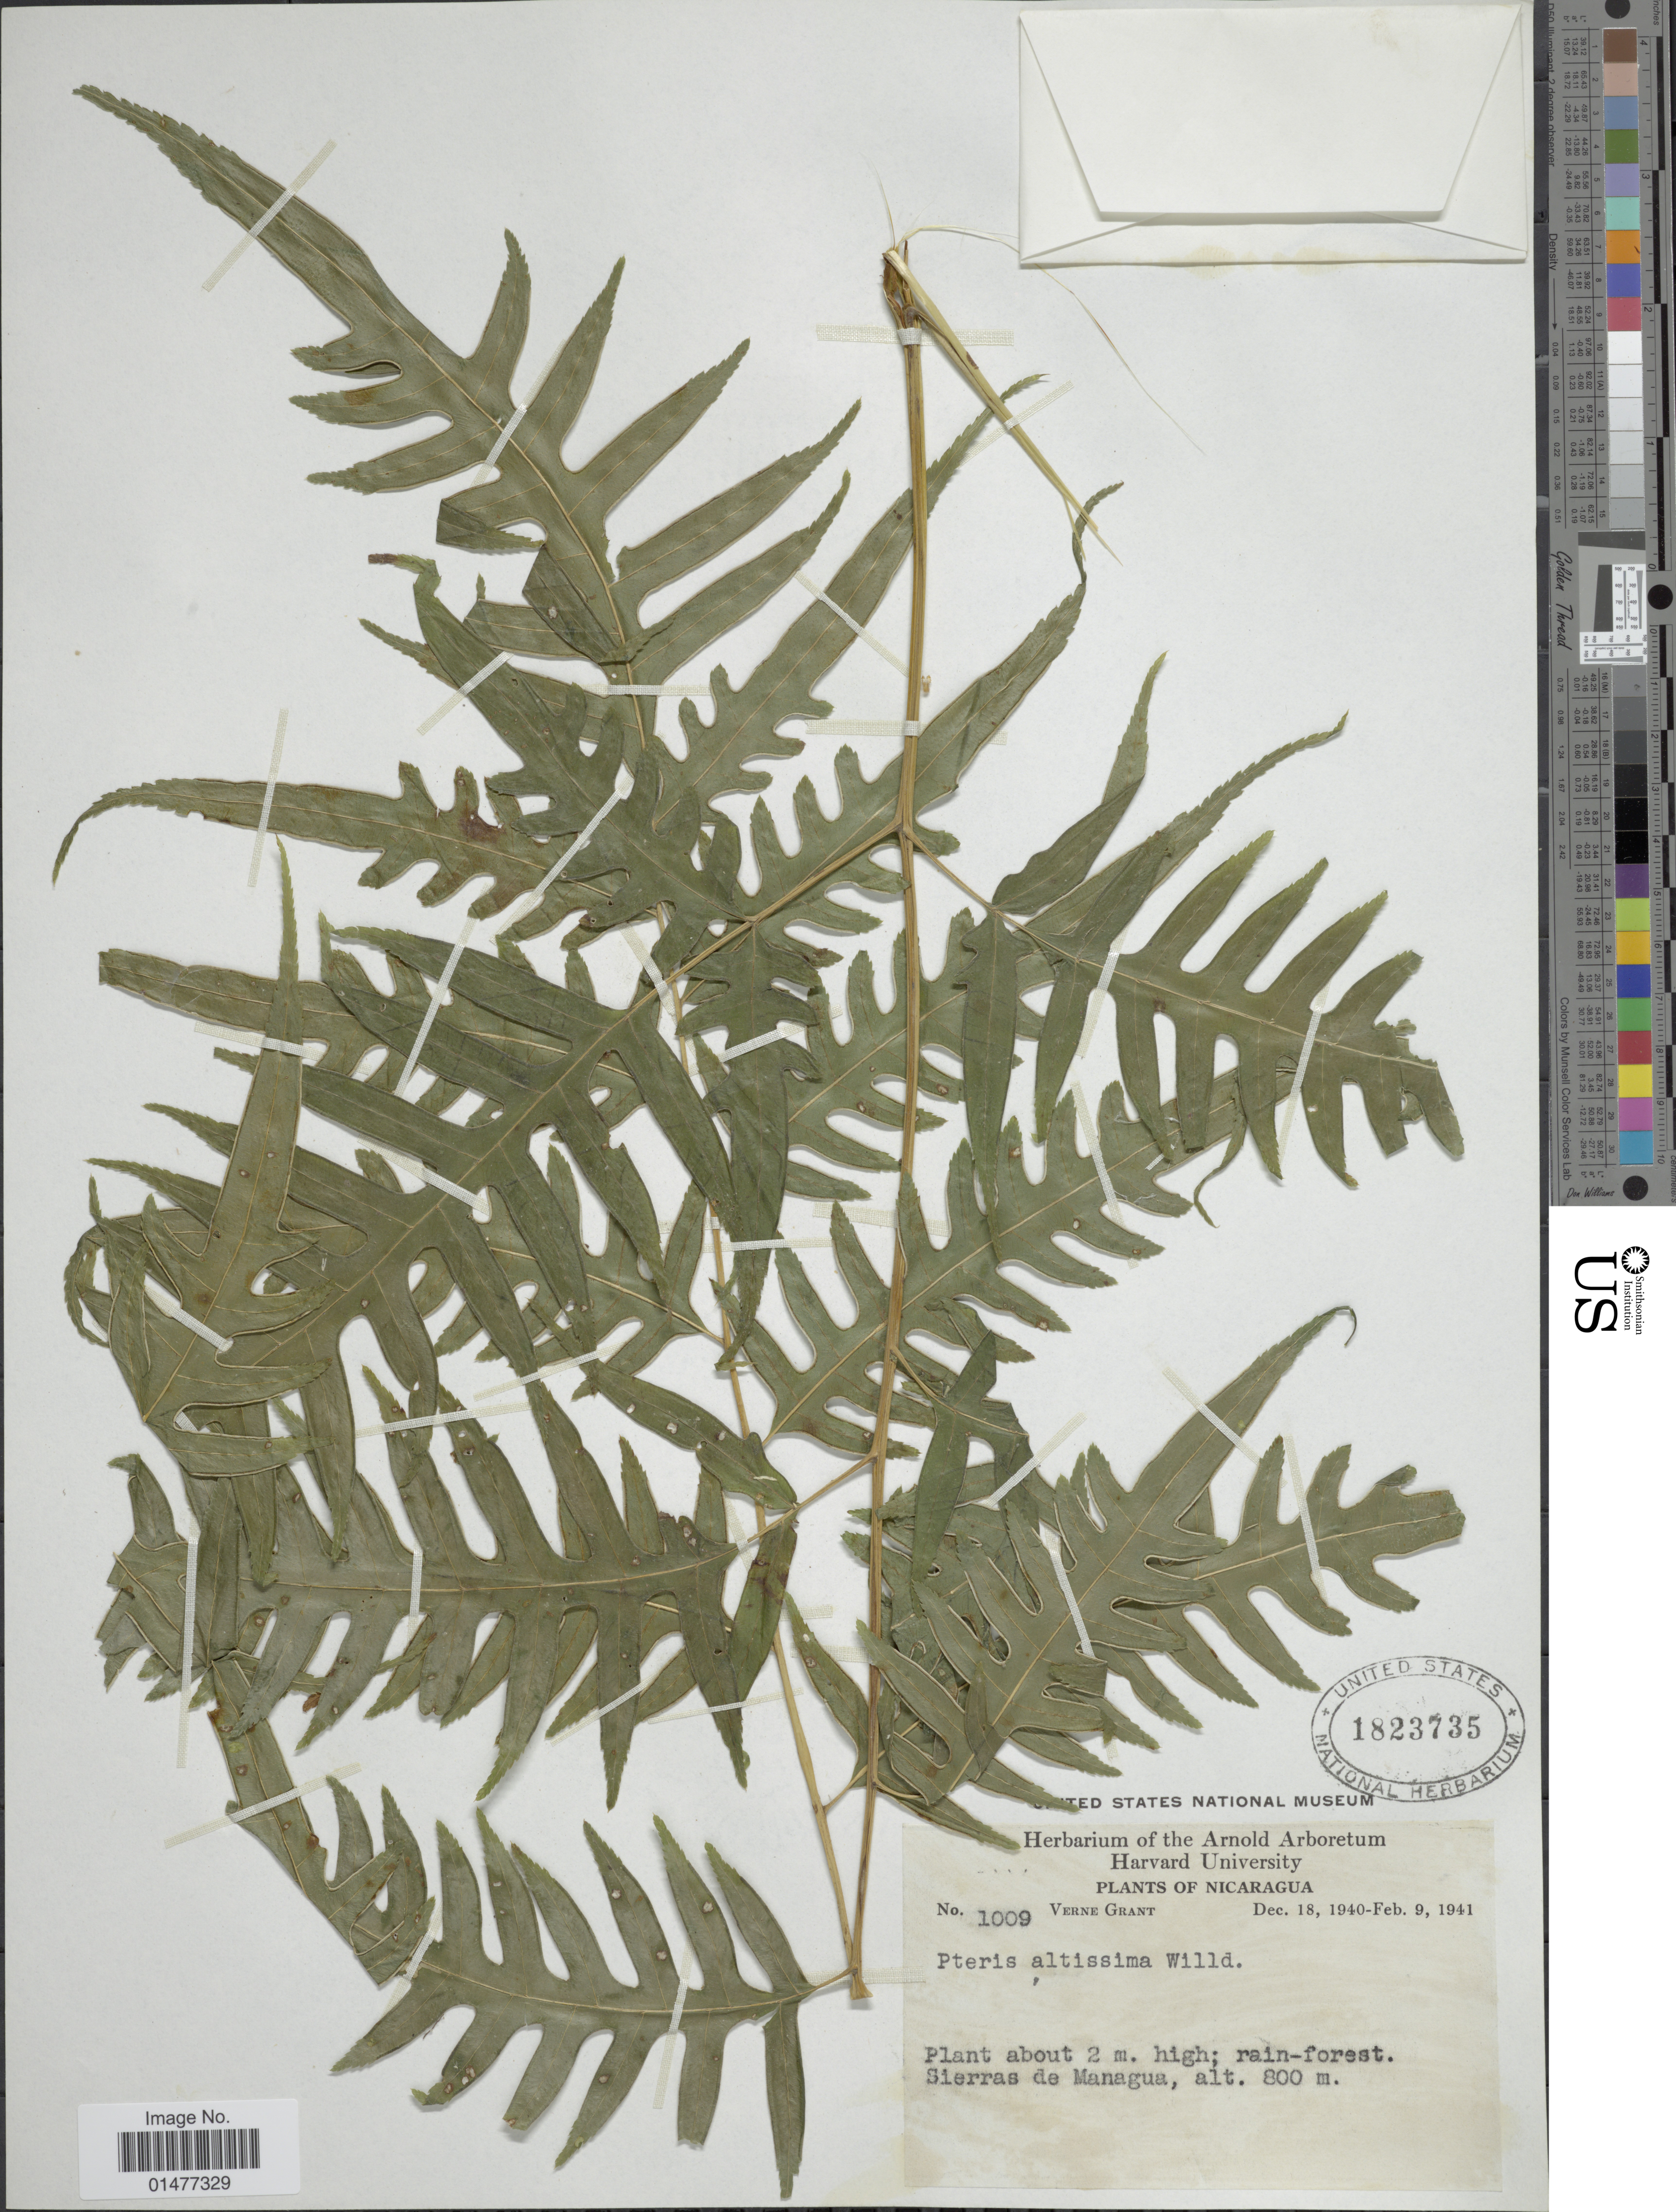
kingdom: Plantae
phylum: Tracheophyta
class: Polypodiopsida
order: Polypodiales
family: Pteridaceae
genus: Pteris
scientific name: Pteris altissima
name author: Poir.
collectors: V. Grant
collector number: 1009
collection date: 1940-12-18/1941-02-09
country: Nicaragua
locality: Plants of Nicaragua, plant about 2 m. high; rain forest, Sierras de Managua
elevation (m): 800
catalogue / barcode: US 1823735